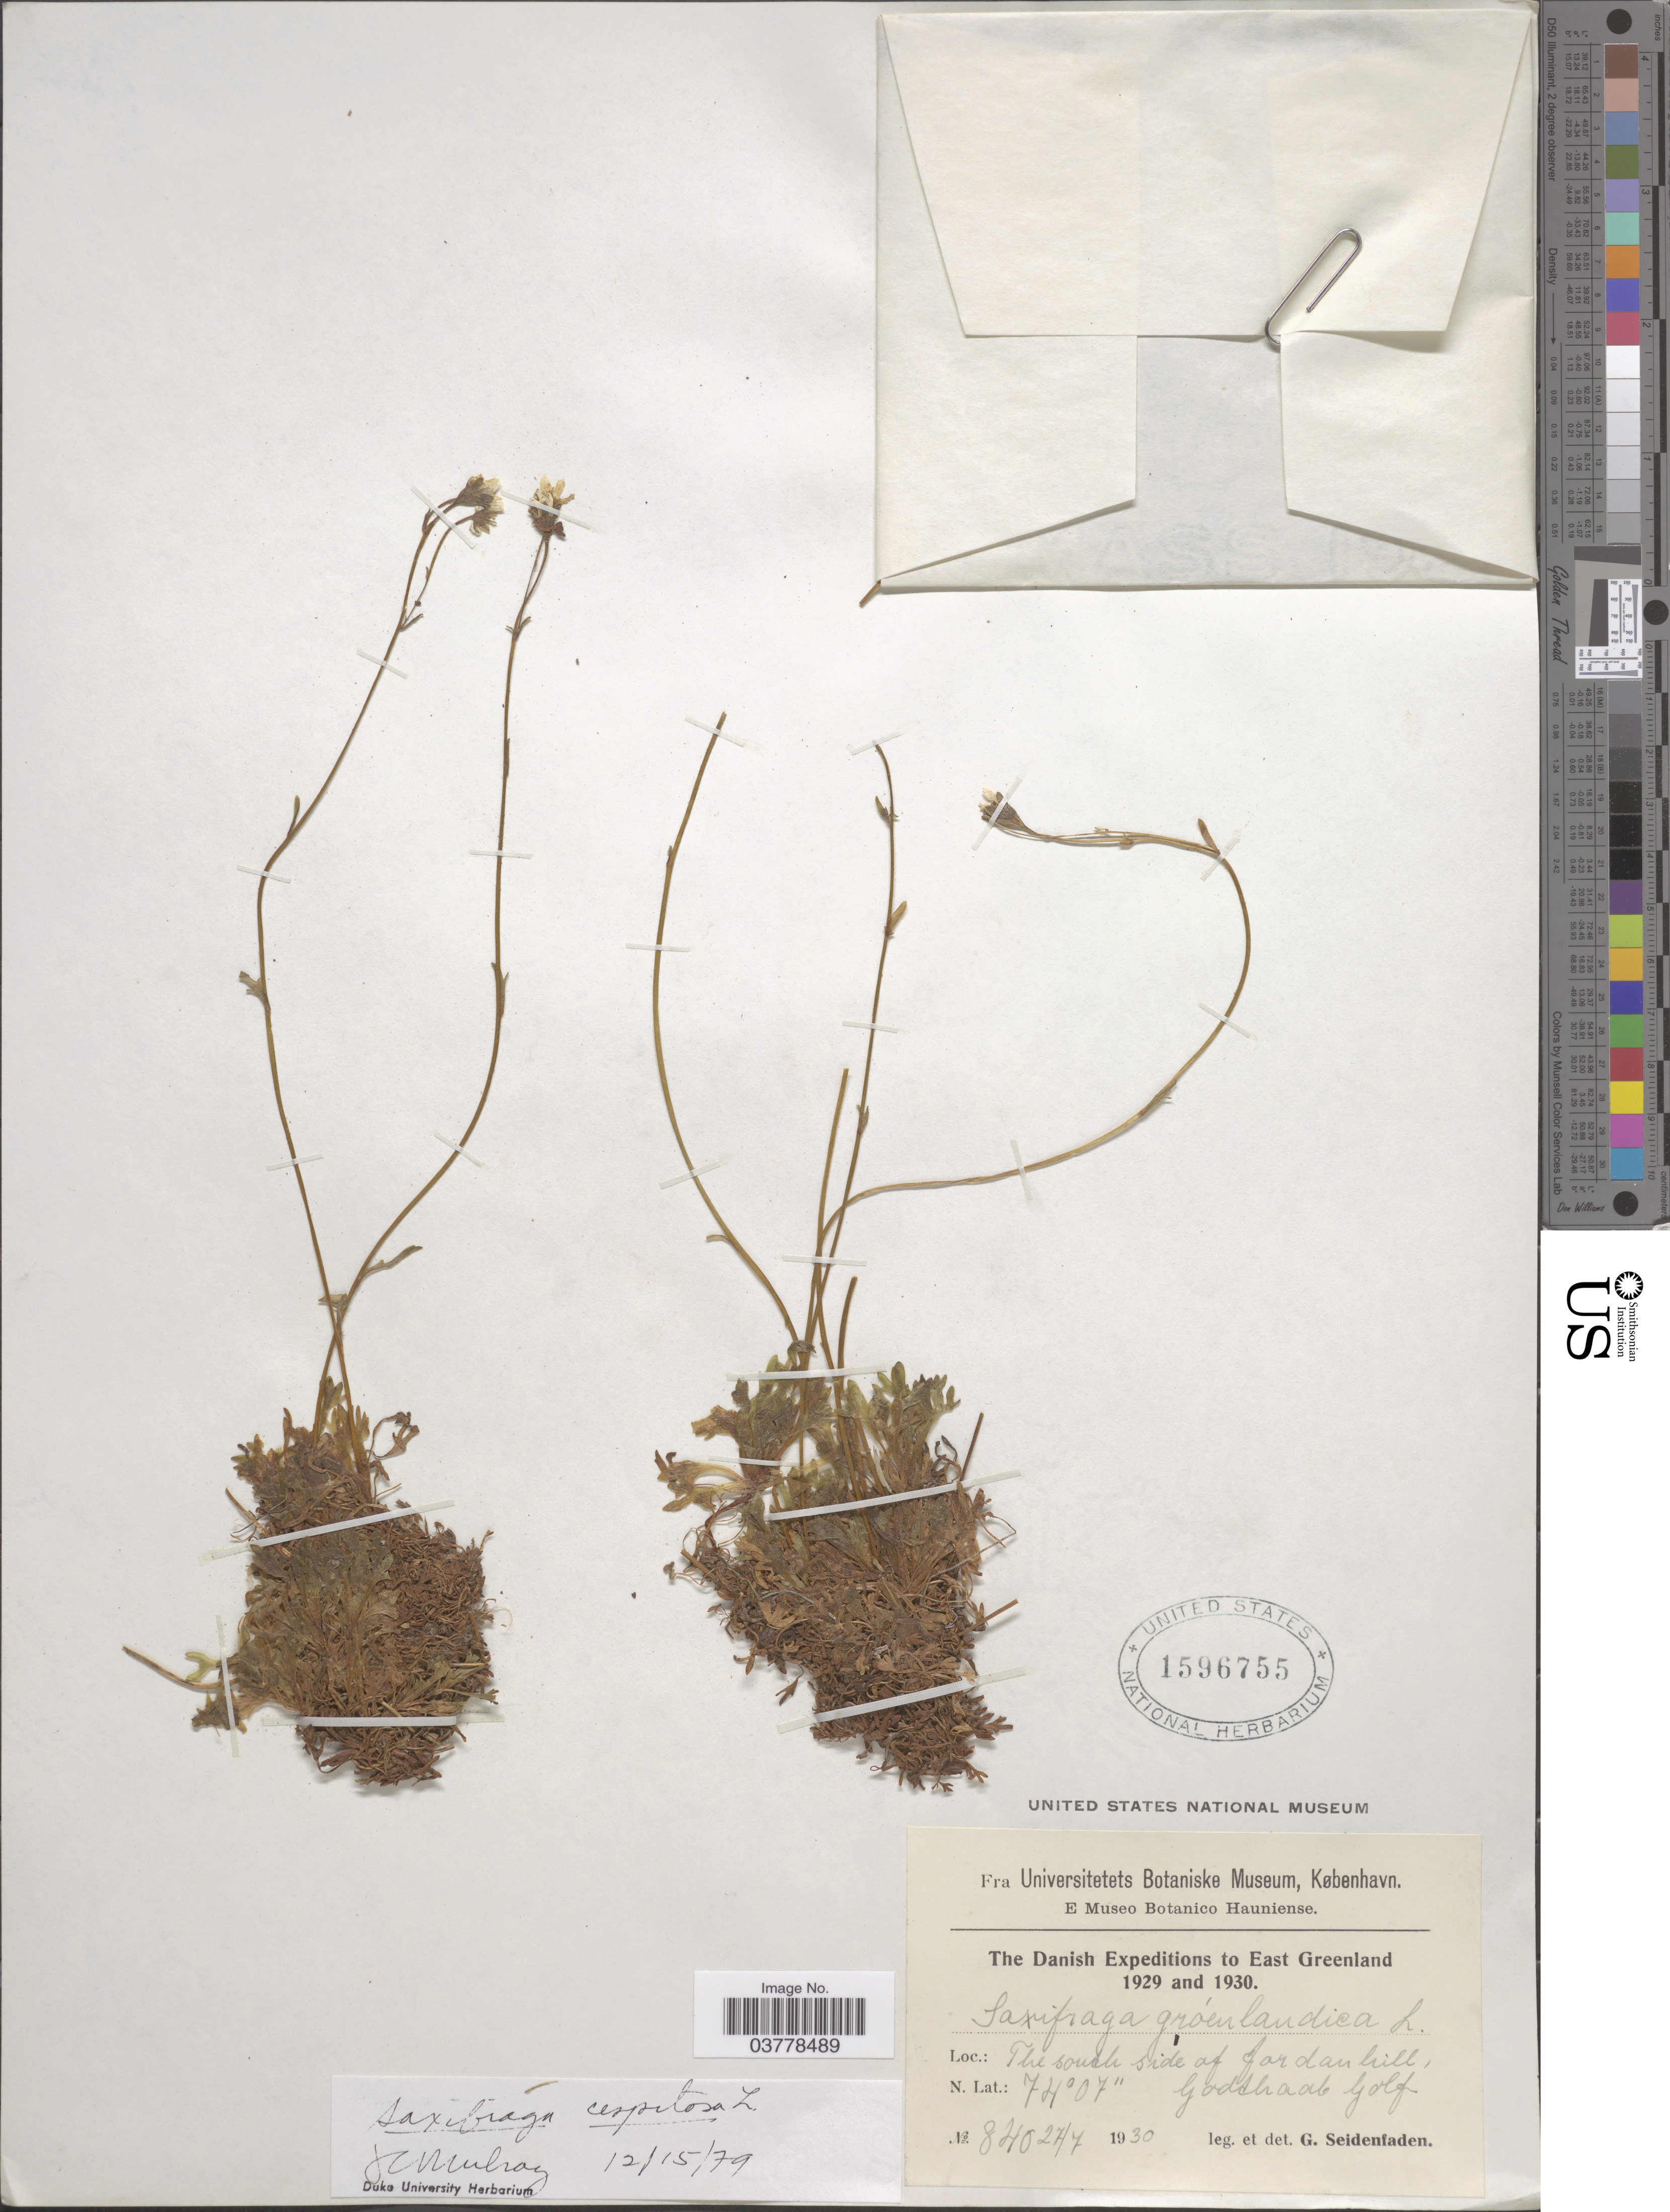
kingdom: Plantae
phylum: Tracheophyta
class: Magnoliopsida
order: Saxifragales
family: Saxifragaceae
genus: Saxifraga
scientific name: Saxifraga caespitosa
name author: L.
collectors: G. Seidenfaden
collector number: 840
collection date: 1930-07-27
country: Greenland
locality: East Greenland. The south side of fardan* hill, Godthaab Golf.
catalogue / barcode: US 1596755